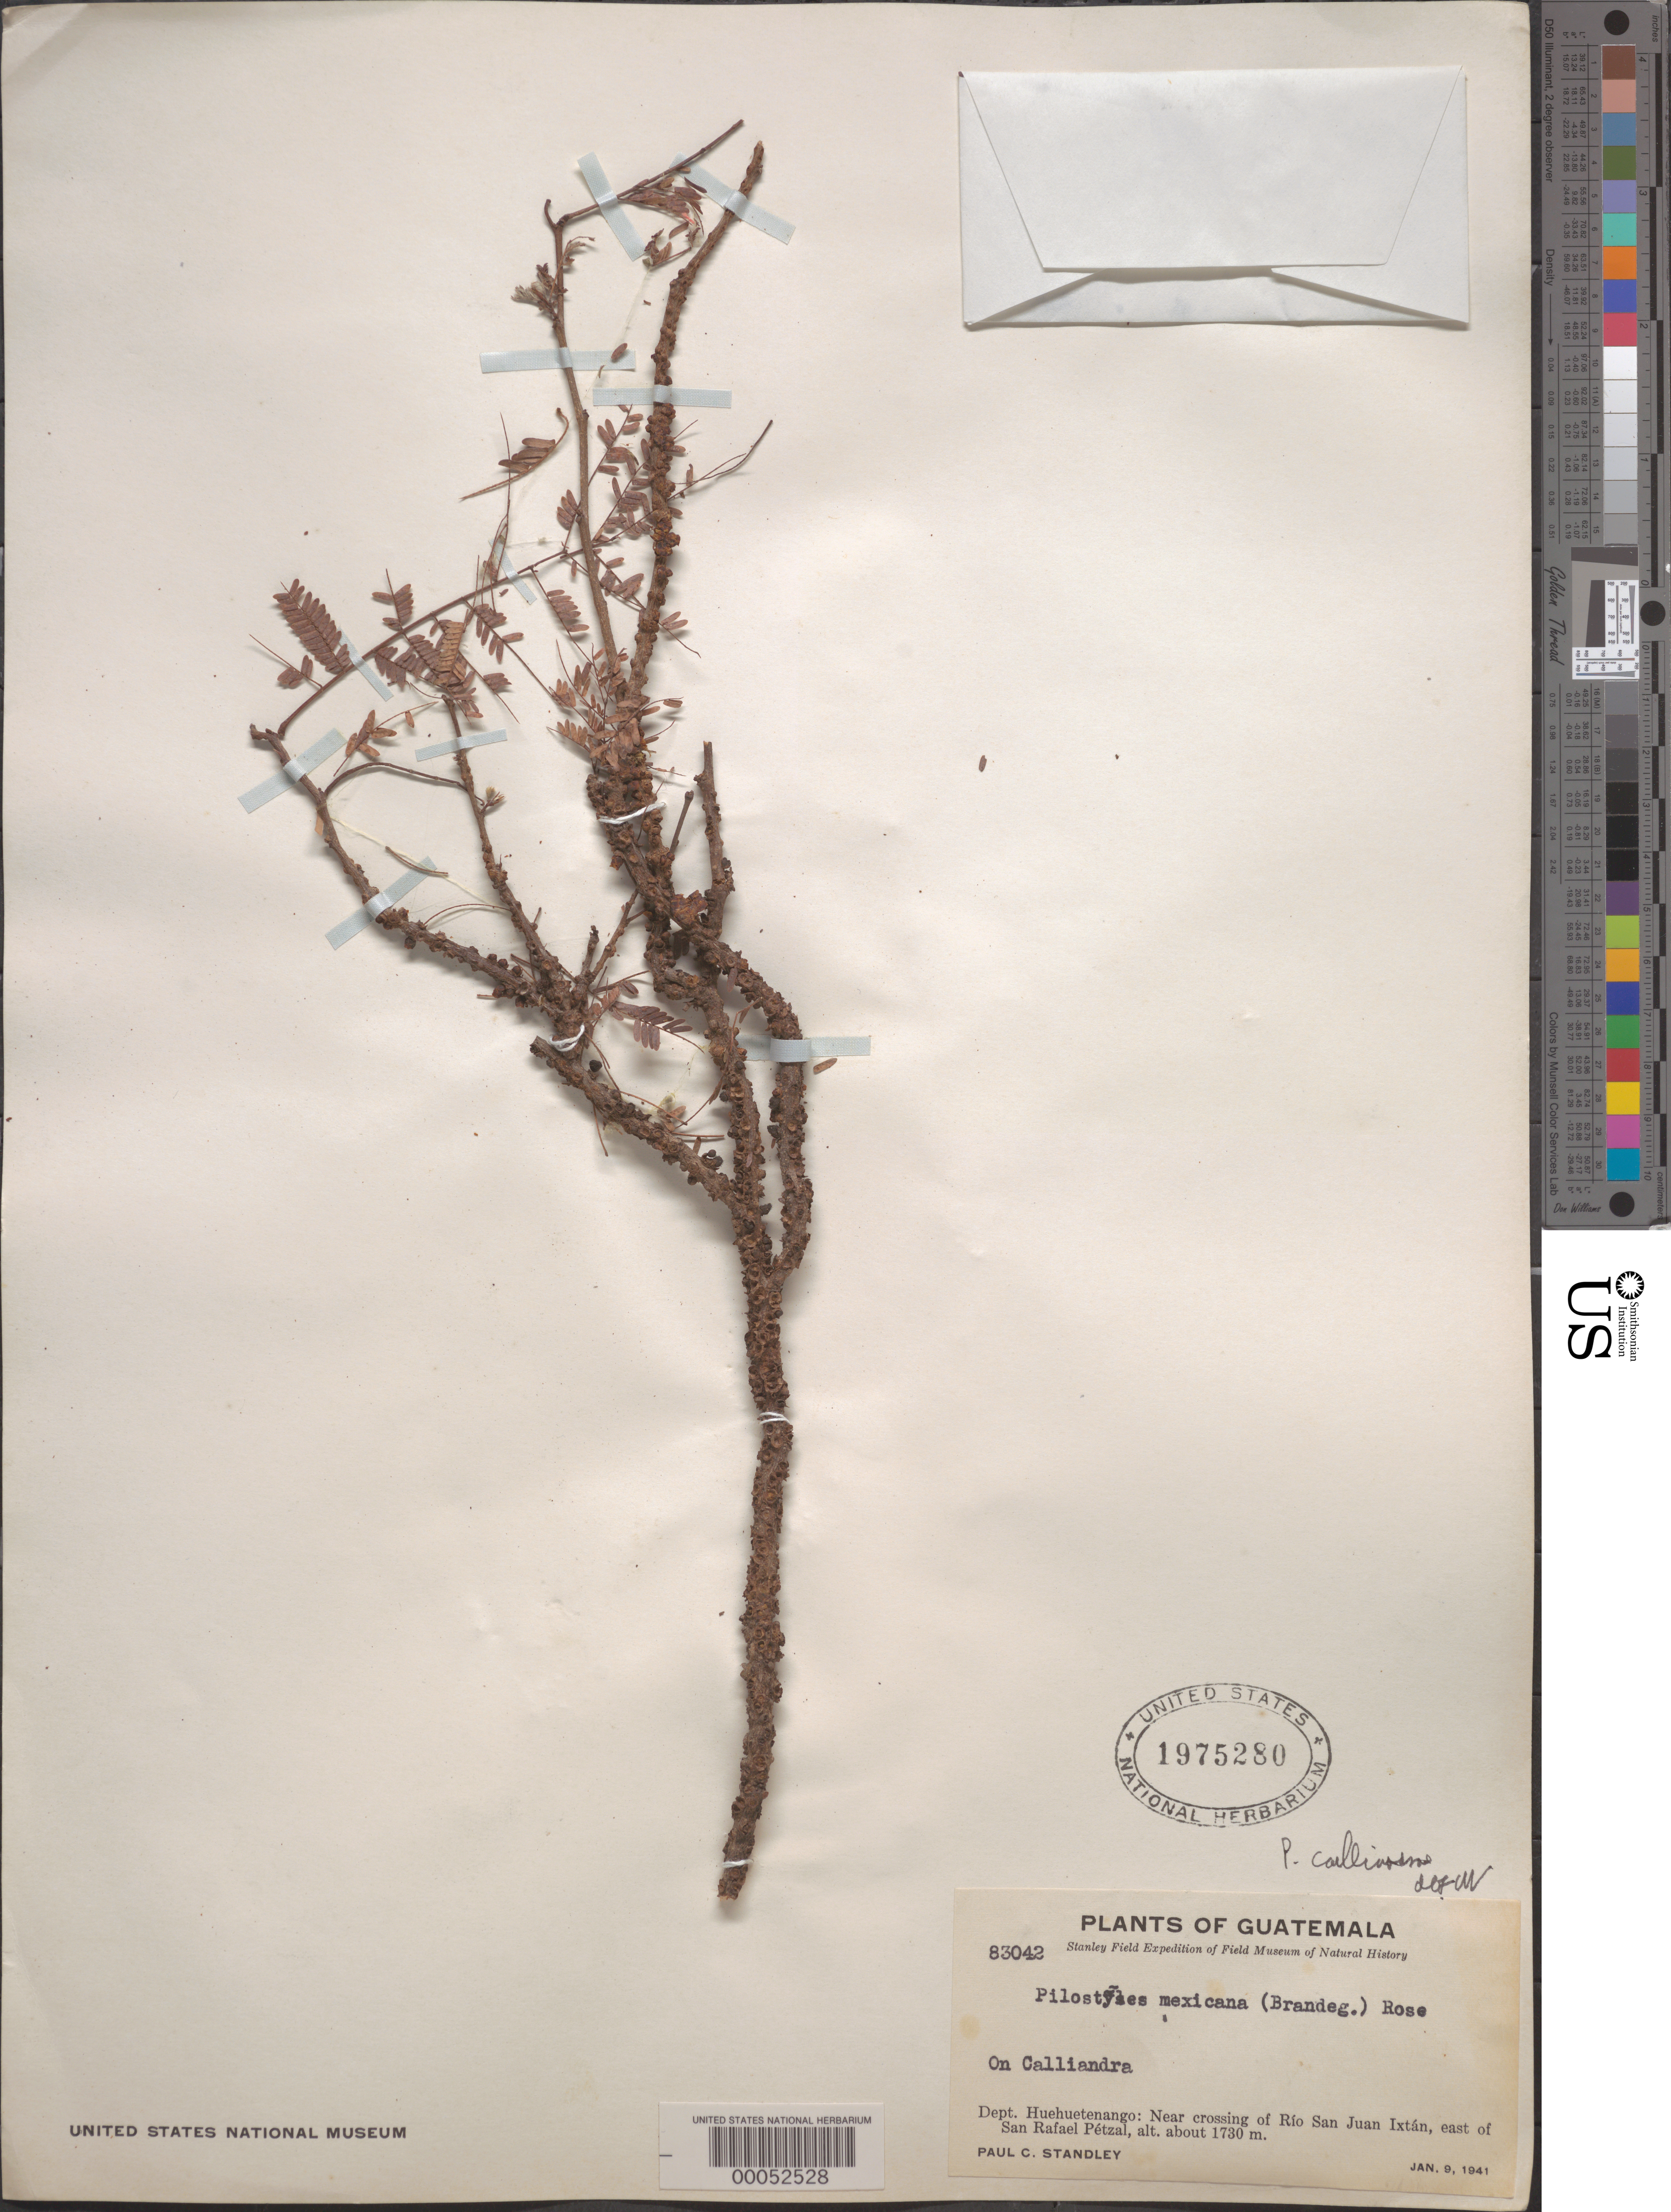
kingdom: Plantae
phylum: Tracheophyta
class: Magnoliopsida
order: Cucurbitales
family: Apodanthaceae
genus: Pilostyles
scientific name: Pilostyles calliandrae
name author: (Gardner) R. Br.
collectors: P. C. Standley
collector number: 83042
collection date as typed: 09 Jan 1941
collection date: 1941-01-09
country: Guatemala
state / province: Huehuetenango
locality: Near crossing of Rio San Juan Ixtan, E of San Rafael Petzal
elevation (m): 1730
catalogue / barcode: US 1975280